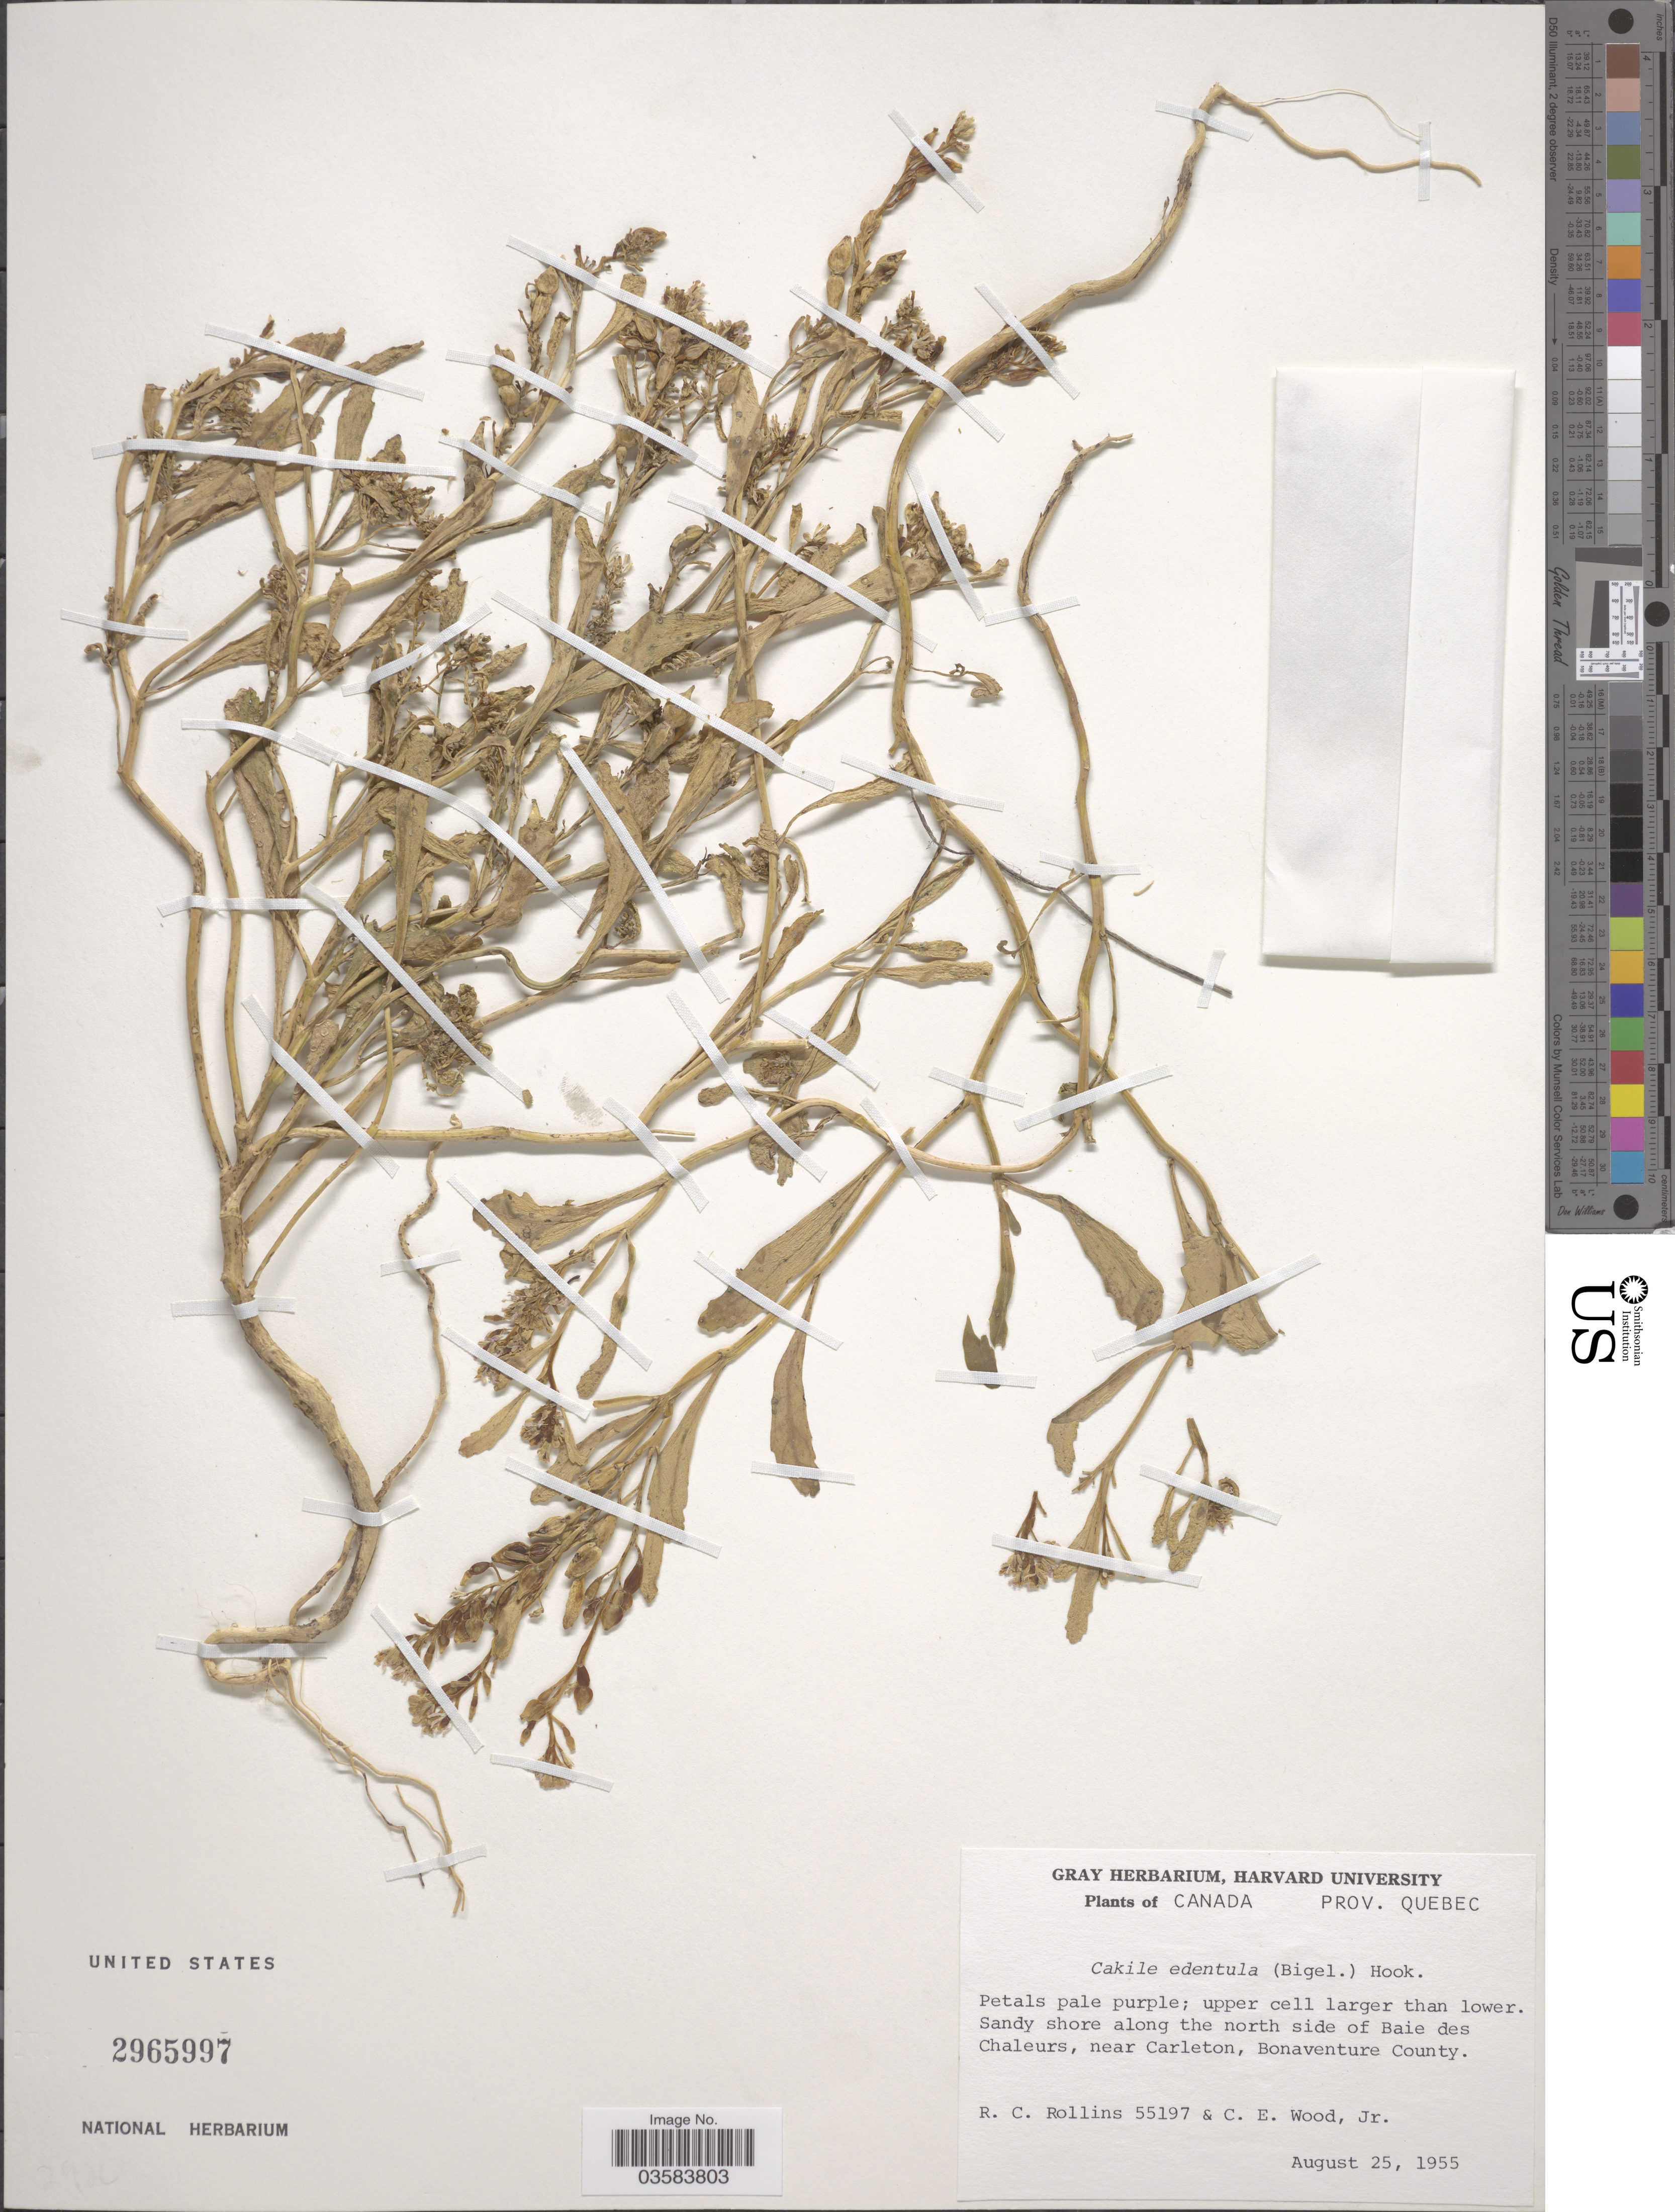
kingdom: Plantae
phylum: Tracheophyta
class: Magnoliopsida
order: Brassicales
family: Brassicaceae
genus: Cakile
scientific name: Cakile edentula var. edentula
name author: (Bigelow) Hook.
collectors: R. C. Rollins & C. Wood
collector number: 55197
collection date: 1955-08-25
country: Canada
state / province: Quebec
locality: Sandy shore along the north side of Baie des Chaleurs, near Carleton, Bonaventure County.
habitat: sandy shore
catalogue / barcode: US 2965997